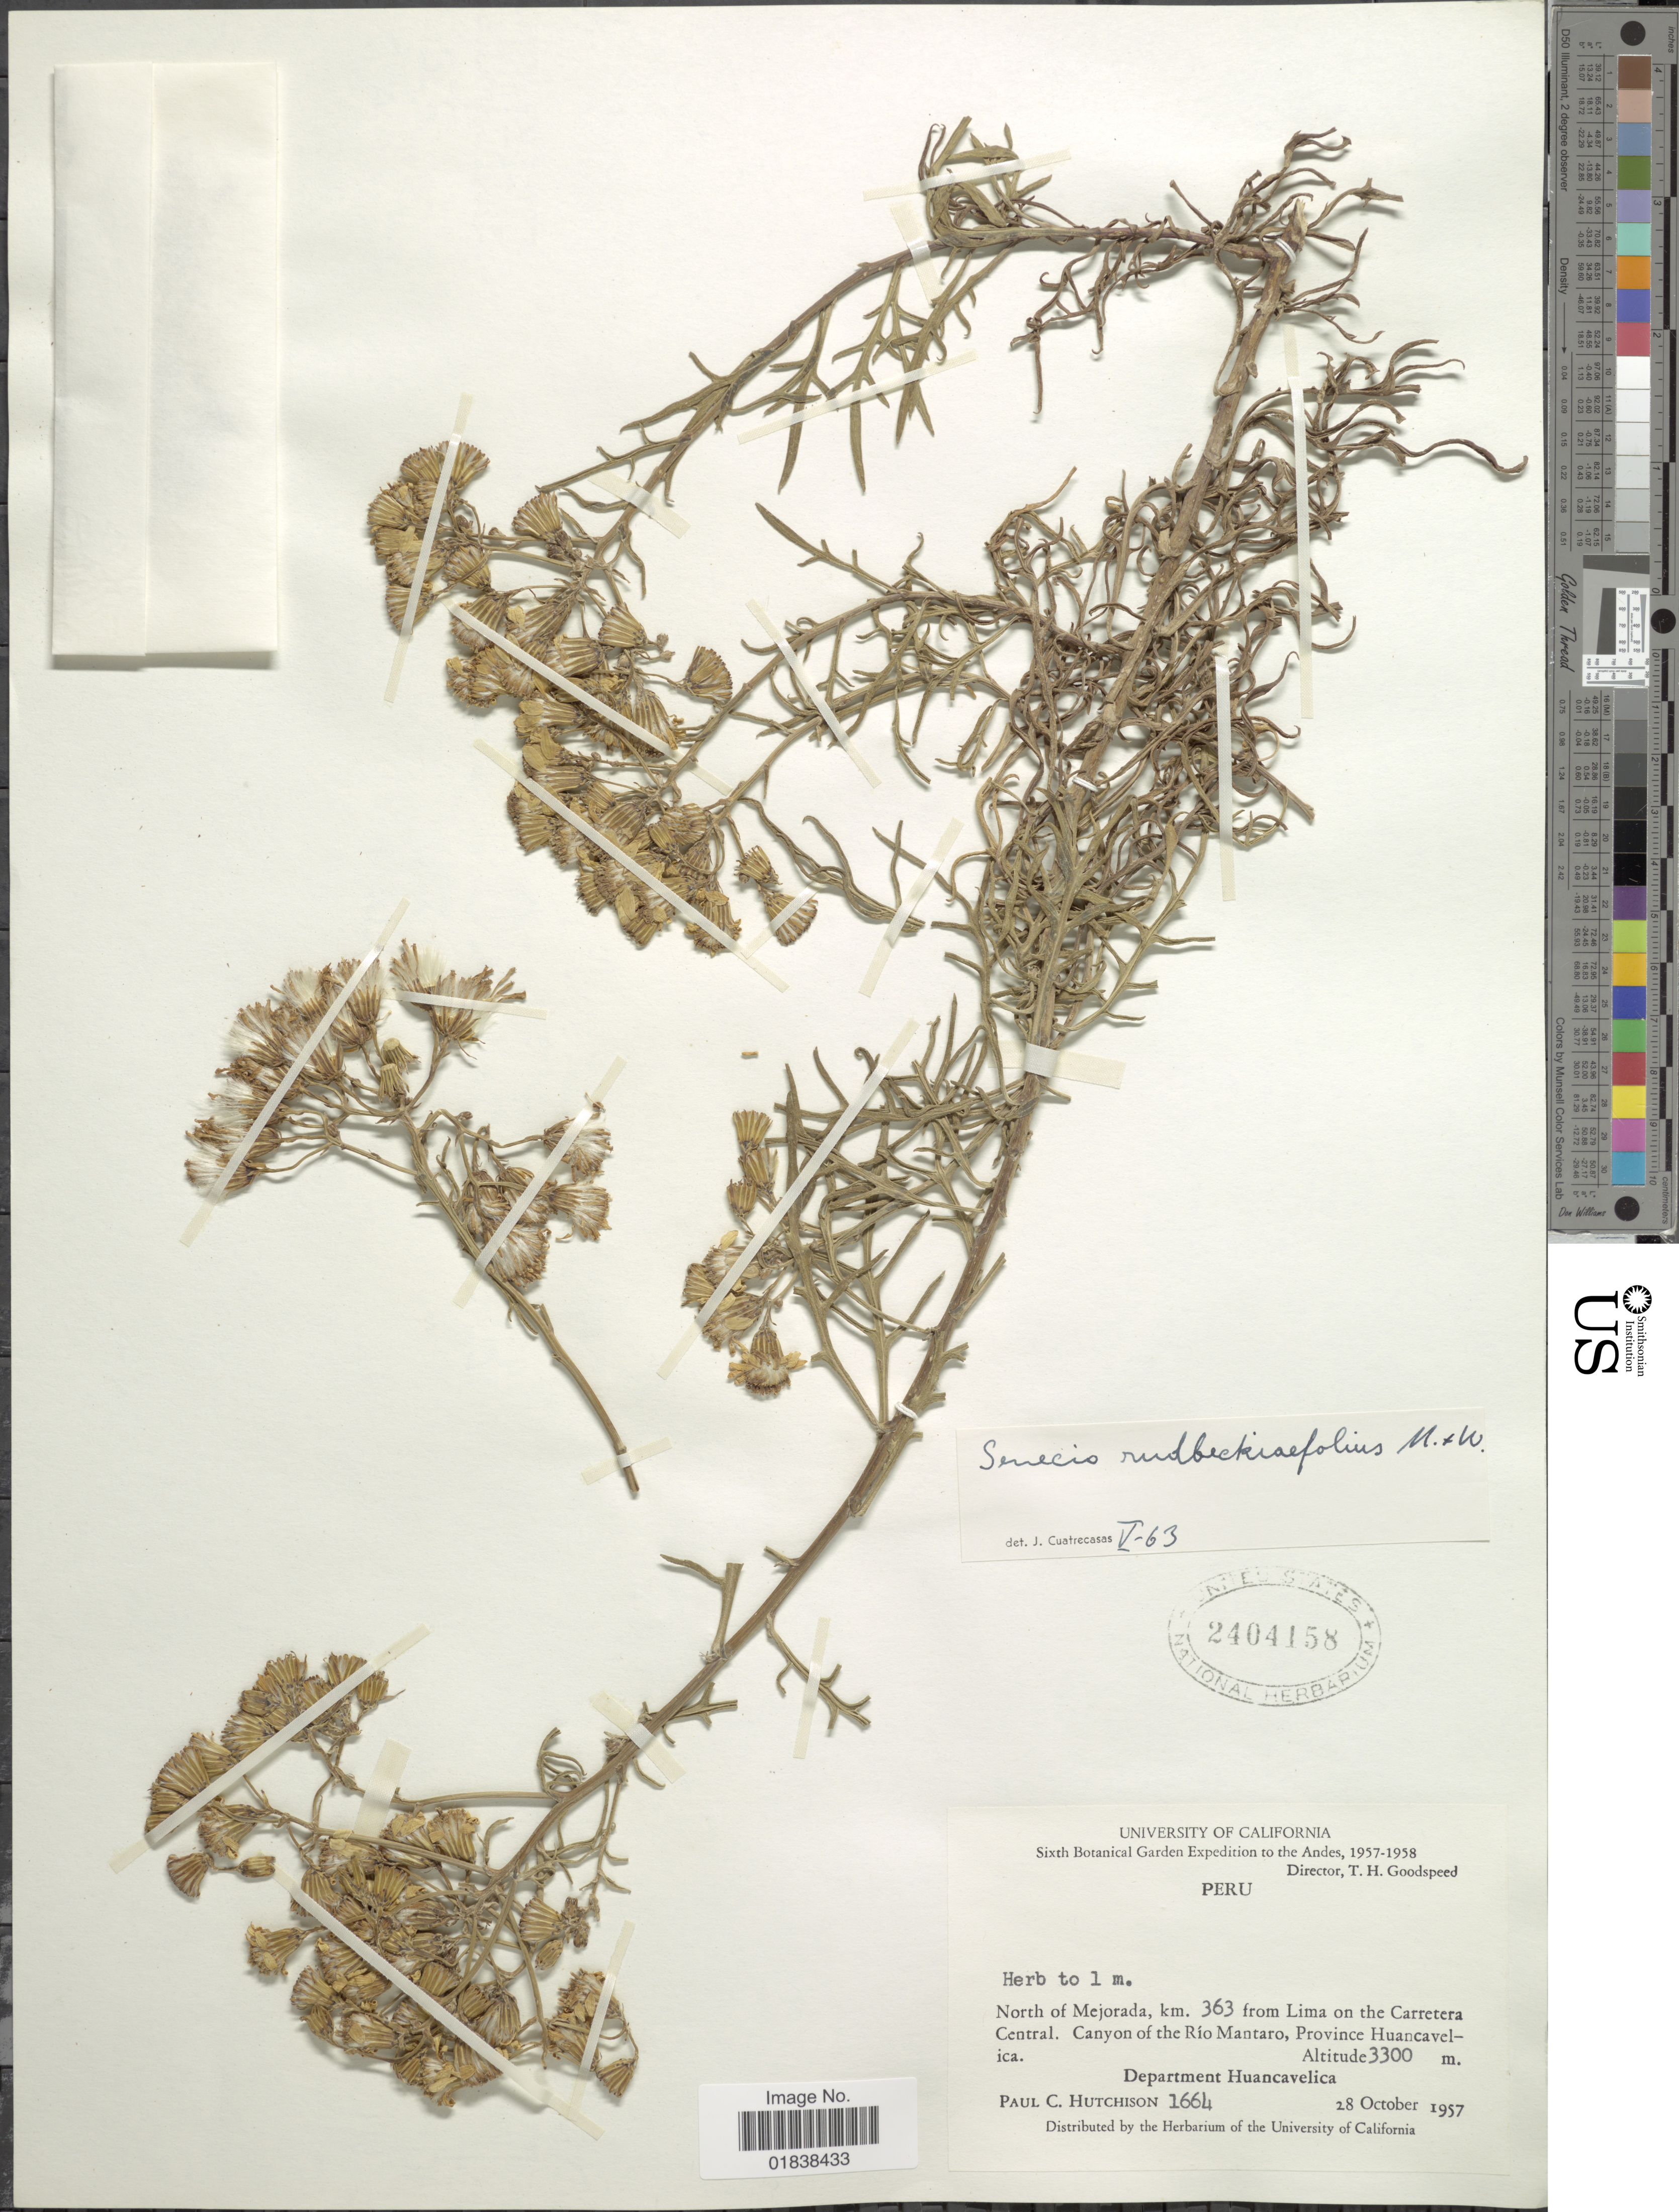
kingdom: Plantae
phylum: Tracheophyta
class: Magnoliopsida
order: Asterales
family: Asteraceae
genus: Senecio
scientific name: Senecio rudbeckiifolius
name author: Meyen & Walp.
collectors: P. C. Hutchison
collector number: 1664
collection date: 1957-10-28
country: Peru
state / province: Huancavelica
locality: Andes, north of Mejorada, km 363 from Lima on the Carretera Central, Canyon of the Rio Mantaro, Province Huancavelica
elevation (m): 3300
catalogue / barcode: US 2404158